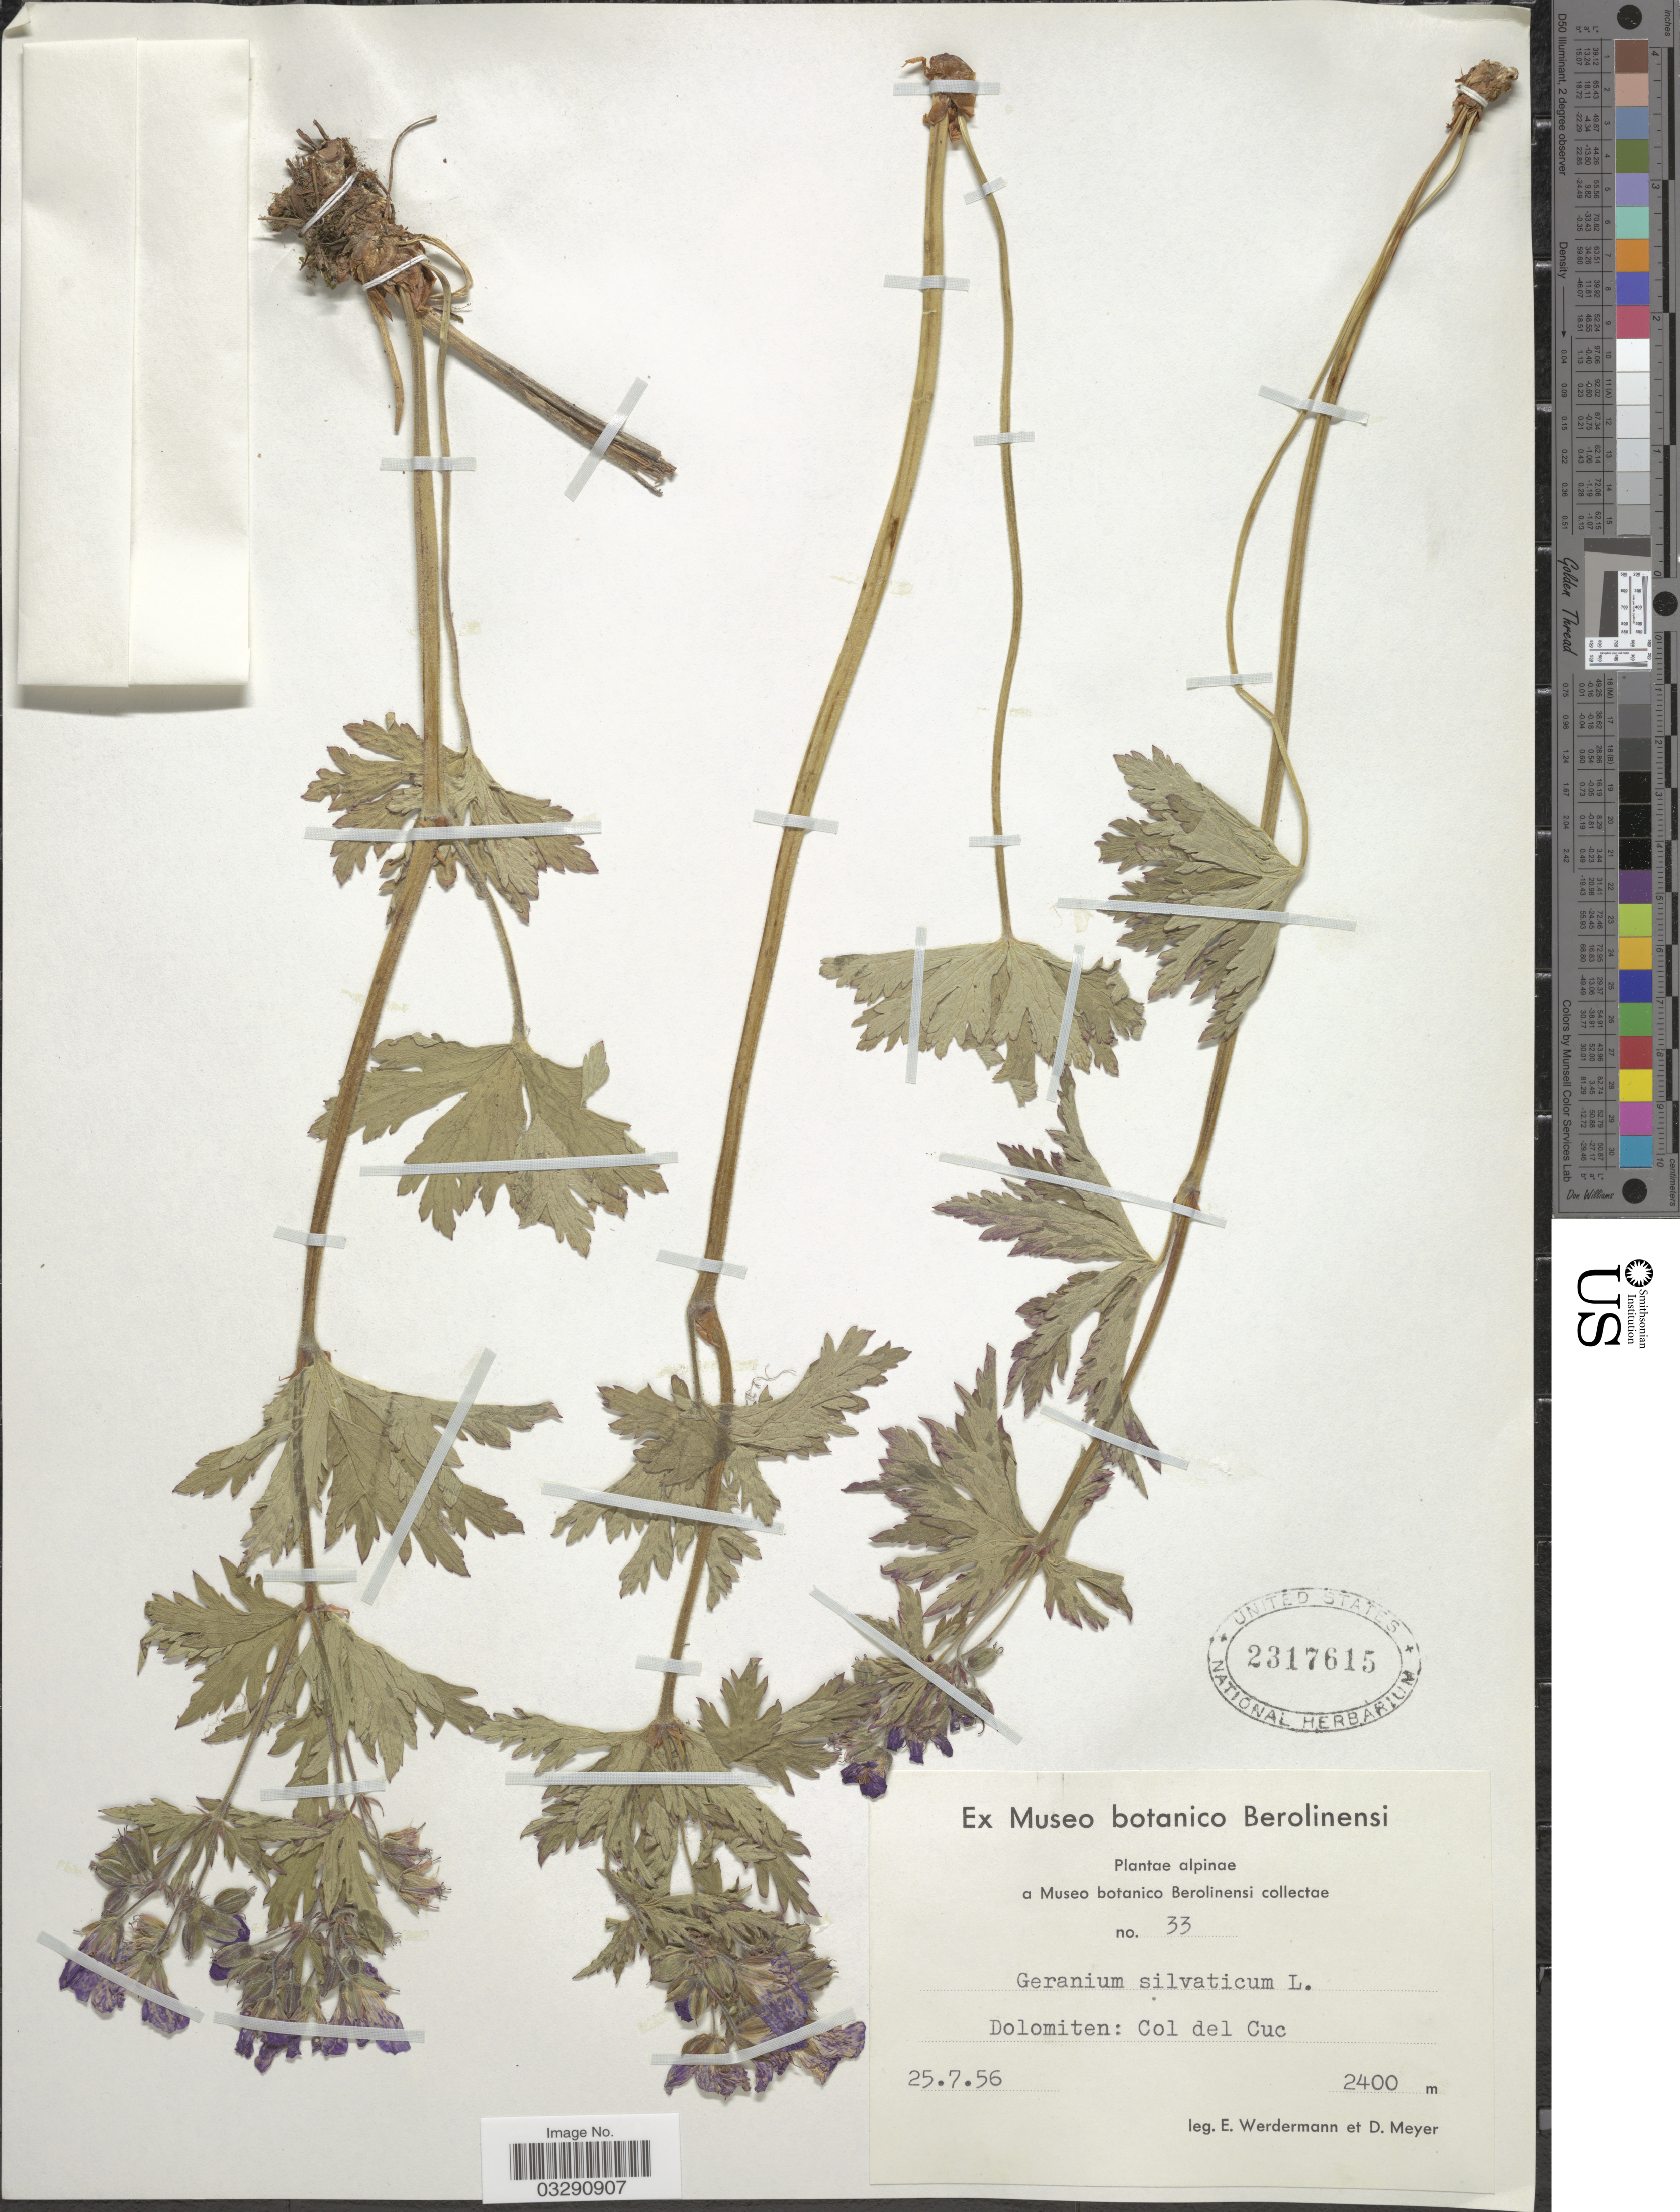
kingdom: Plantae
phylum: Tracheophyta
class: Magnoliopsida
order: Geraniales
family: Geraniaceae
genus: Geranium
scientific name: Geranium silvaticum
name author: L.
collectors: E. Werdermann & D. Meyer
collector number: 33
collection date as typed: Transcribed d/m/y: 25/7/56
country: Italy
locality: Alpinae, Dolomiten: Col del Cuc.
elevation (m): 2400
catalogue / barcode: US 2317615